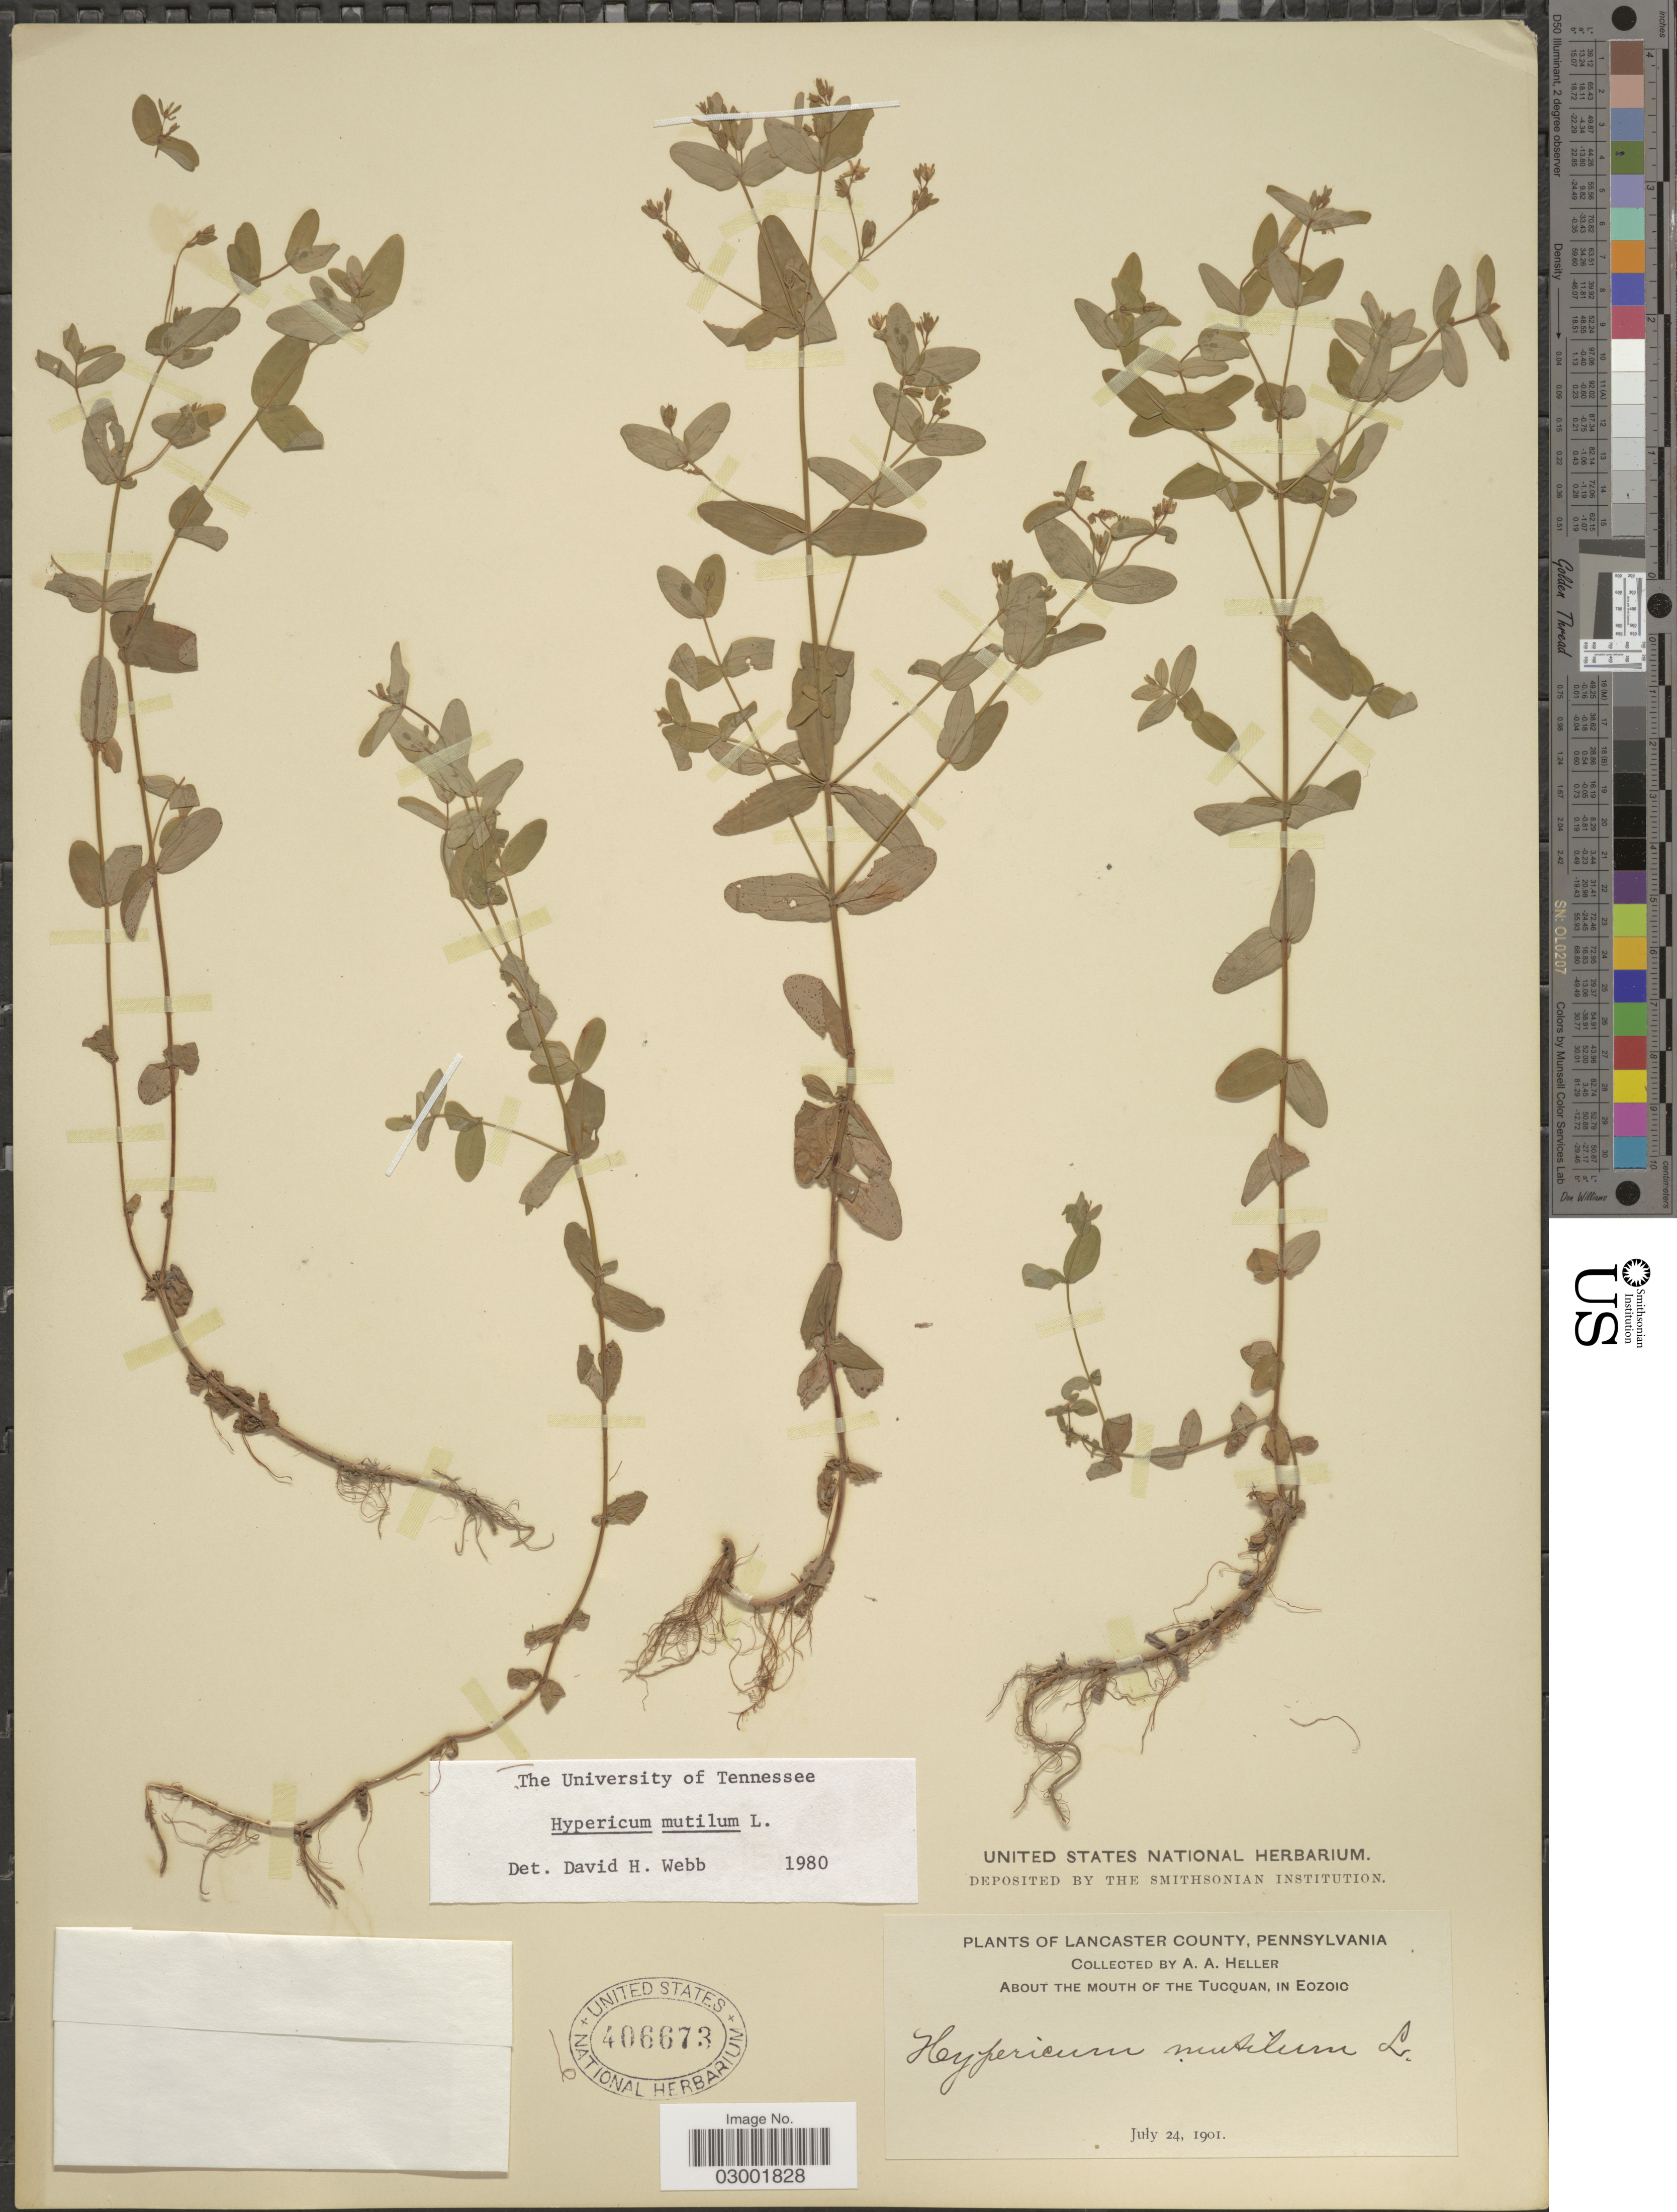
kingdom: Plantae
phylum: Tracheophyta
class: Magnoliopsida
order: Malpighiales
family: Hypericaceae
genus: Hypericum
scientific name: Hypericum mutilum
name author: L.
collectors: A. A. Heller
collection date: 1901-07-24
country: United States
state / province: Pennsylvania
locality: Lancaster County, About the mouth of the Tucquan, in Eozoic.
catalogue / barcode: US 406673